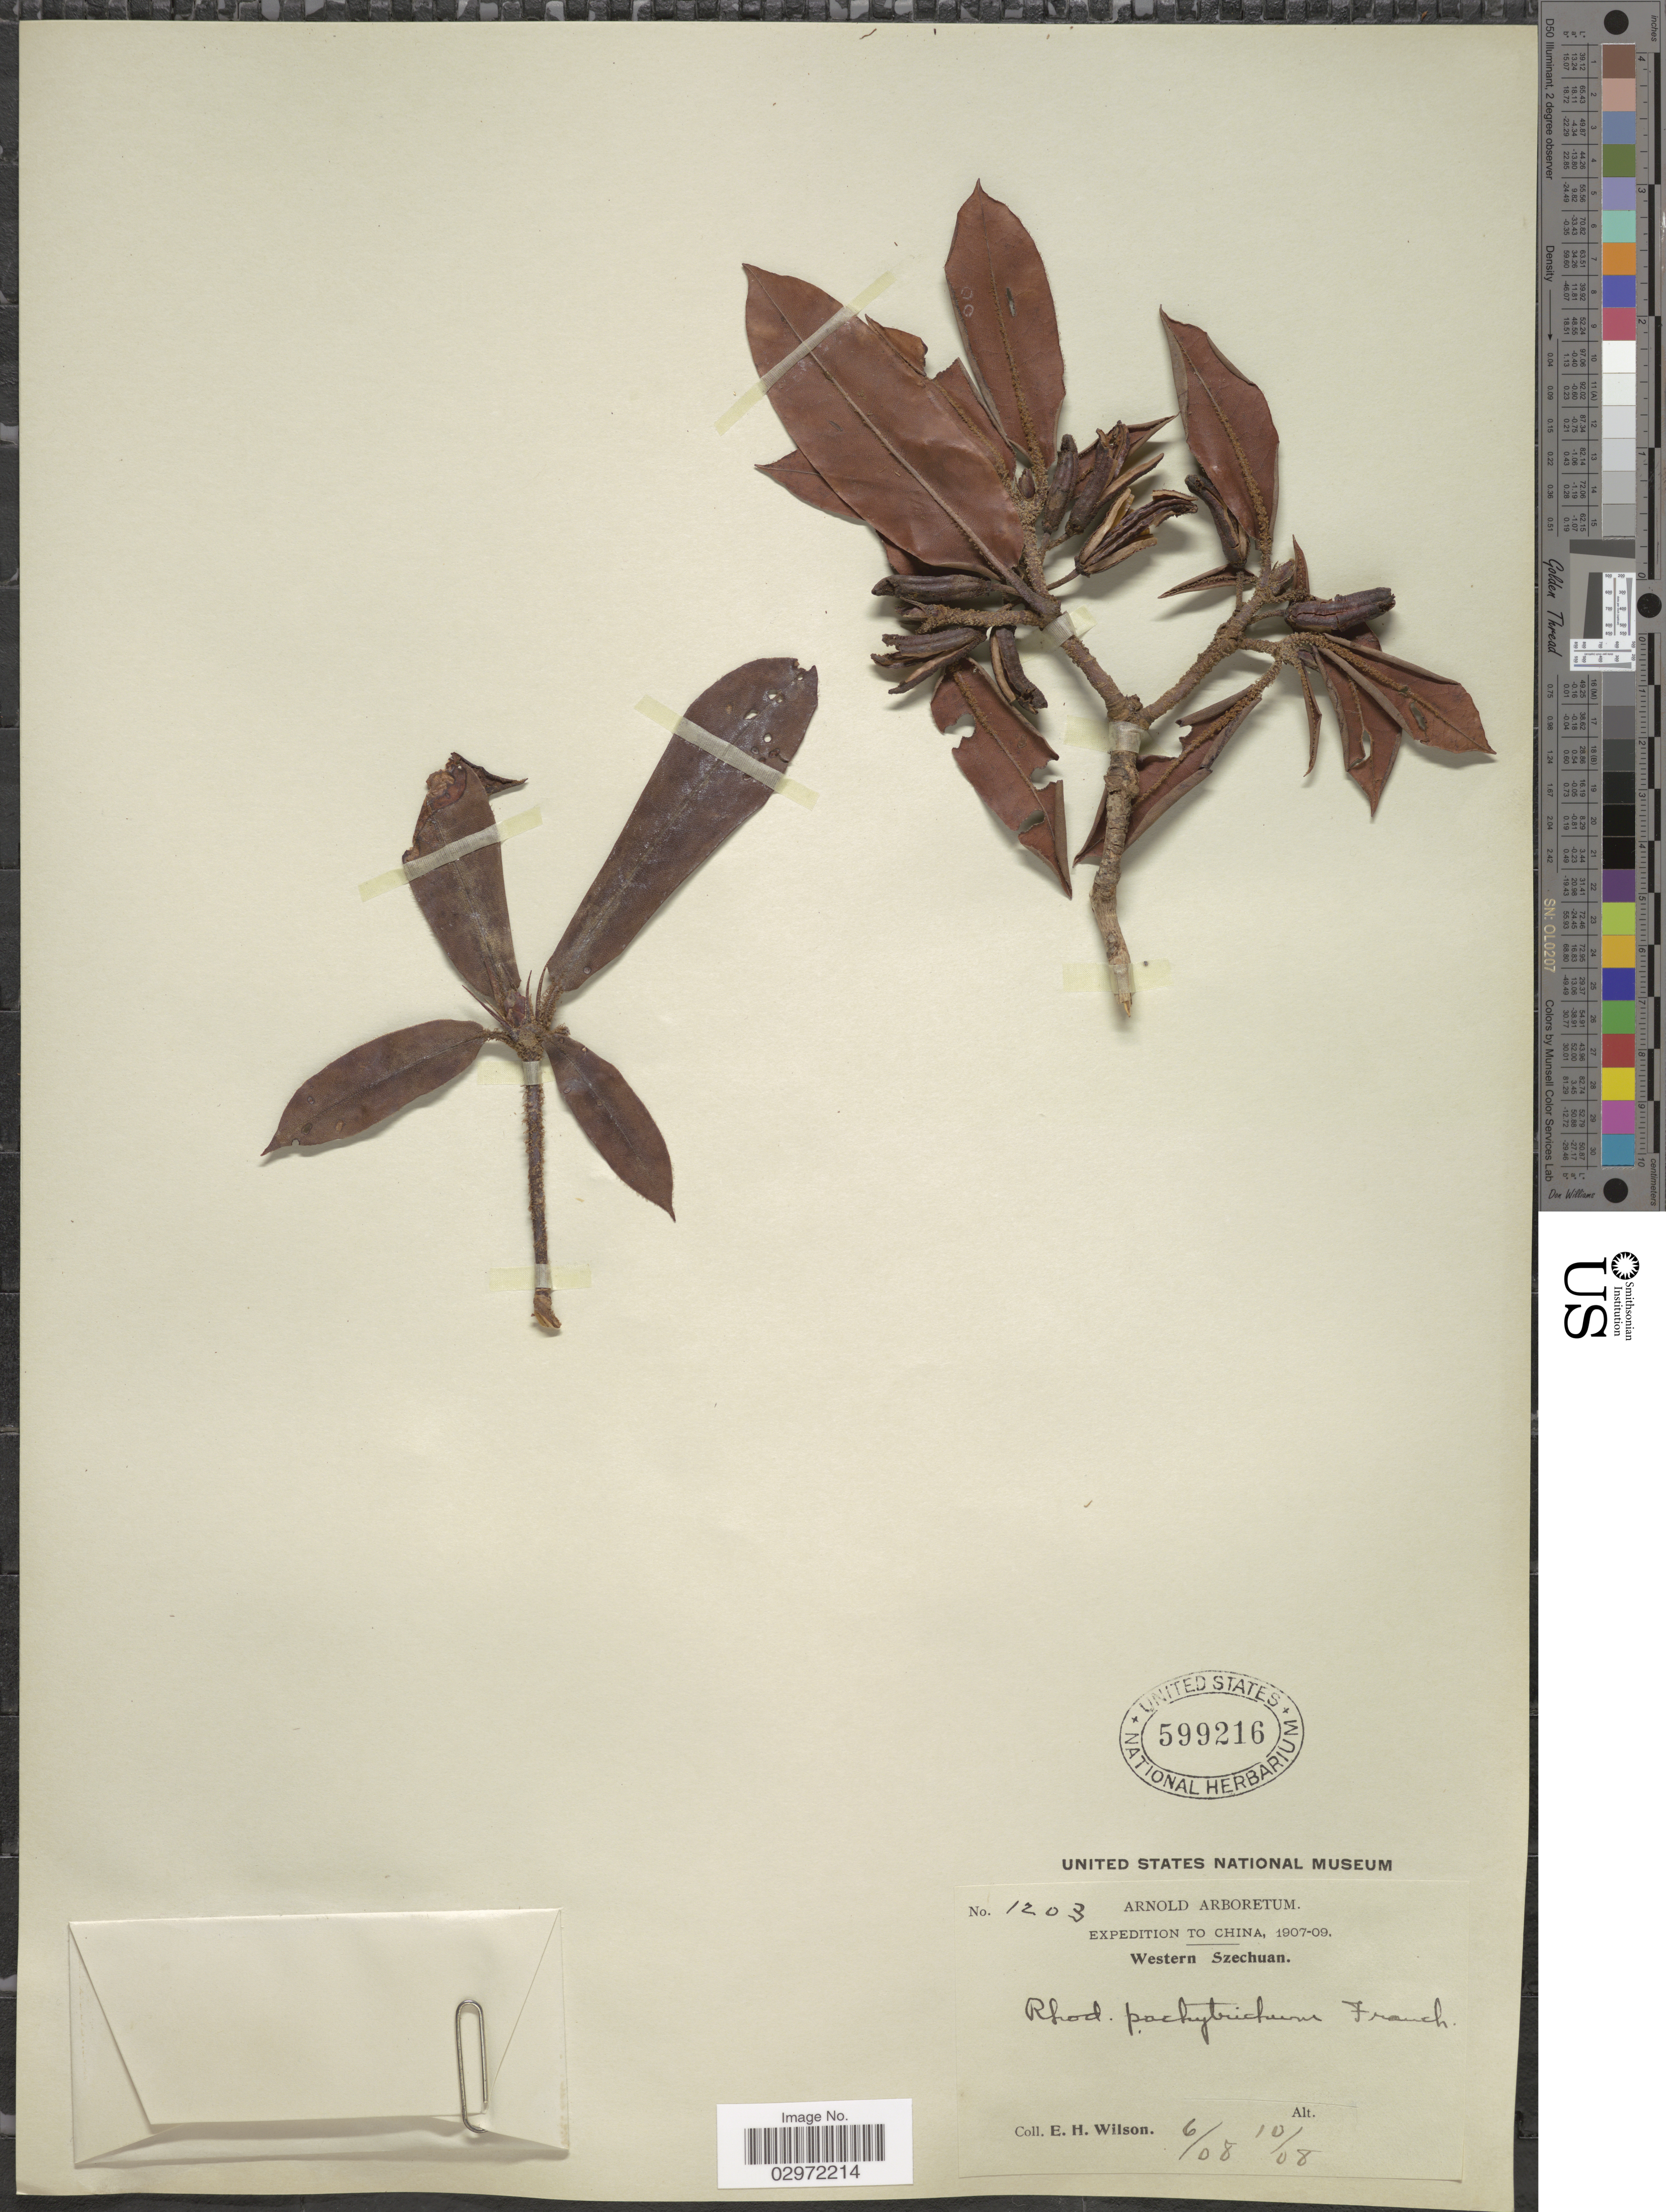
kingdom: Plantae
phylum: Tracheophyta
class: Magnoliopsida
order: Ericales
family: Ericaceae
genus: Rhododendron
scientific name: Rhododendron pachytrichum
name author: Franch.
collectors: E. Wilson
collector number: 1203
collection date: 1908-06/1908-10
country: China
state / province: Sichuan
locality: Western Szechuan.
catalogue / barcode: US 599216